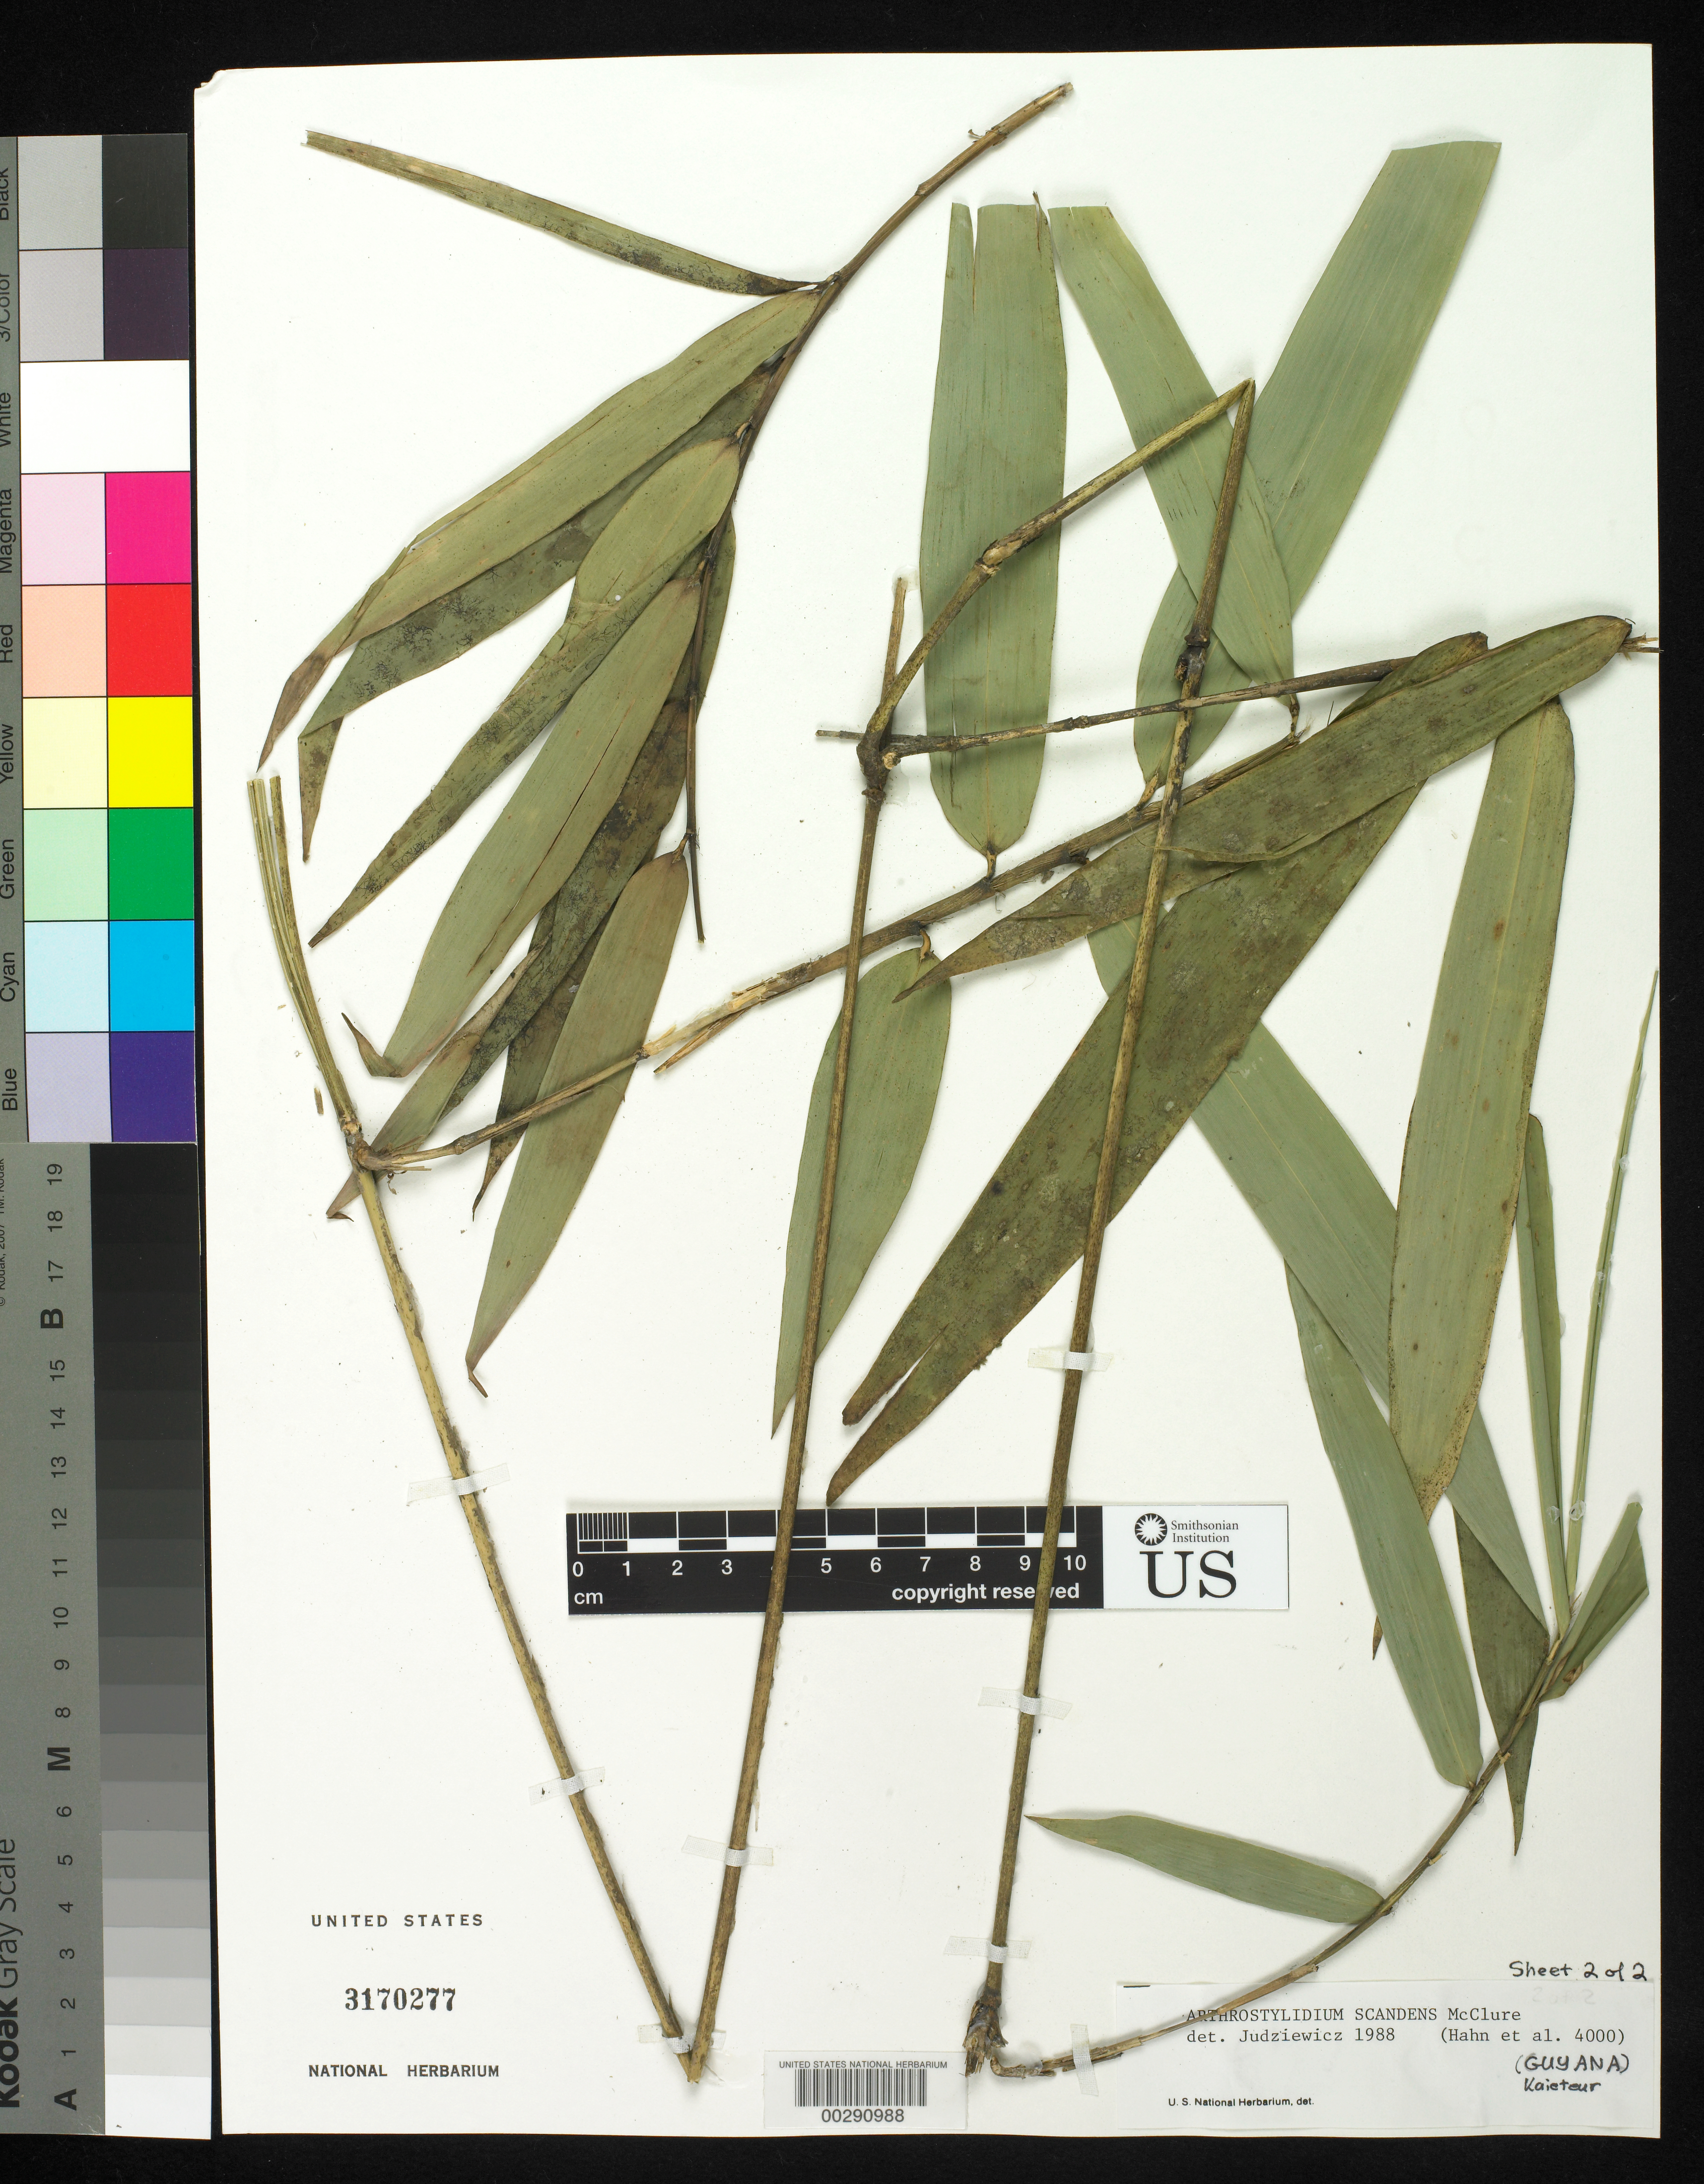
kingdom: Plantae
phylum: Tracheophyta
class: Liliopsida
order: Poales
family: Poaceae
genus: Arthrostylidium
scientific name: Arthrostylidium scandens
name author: McClure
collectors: W. J. Hahn, E. J. Judziewicz, S. Tiwari & D. Gopaul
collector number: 4000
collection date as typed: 29 Mar 1988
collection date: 1988-03-29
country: Guyana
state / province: Potaro-Siparuni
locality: Kaieteur falls national park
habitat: Mostly evergreen forest; on think sand-gravel substrate w/exposed bedrock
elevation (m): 500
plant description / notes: Smithsonian Biological Diversity of the Guianas project; only flowering coll. from the Guianas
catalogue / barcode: US 3170277